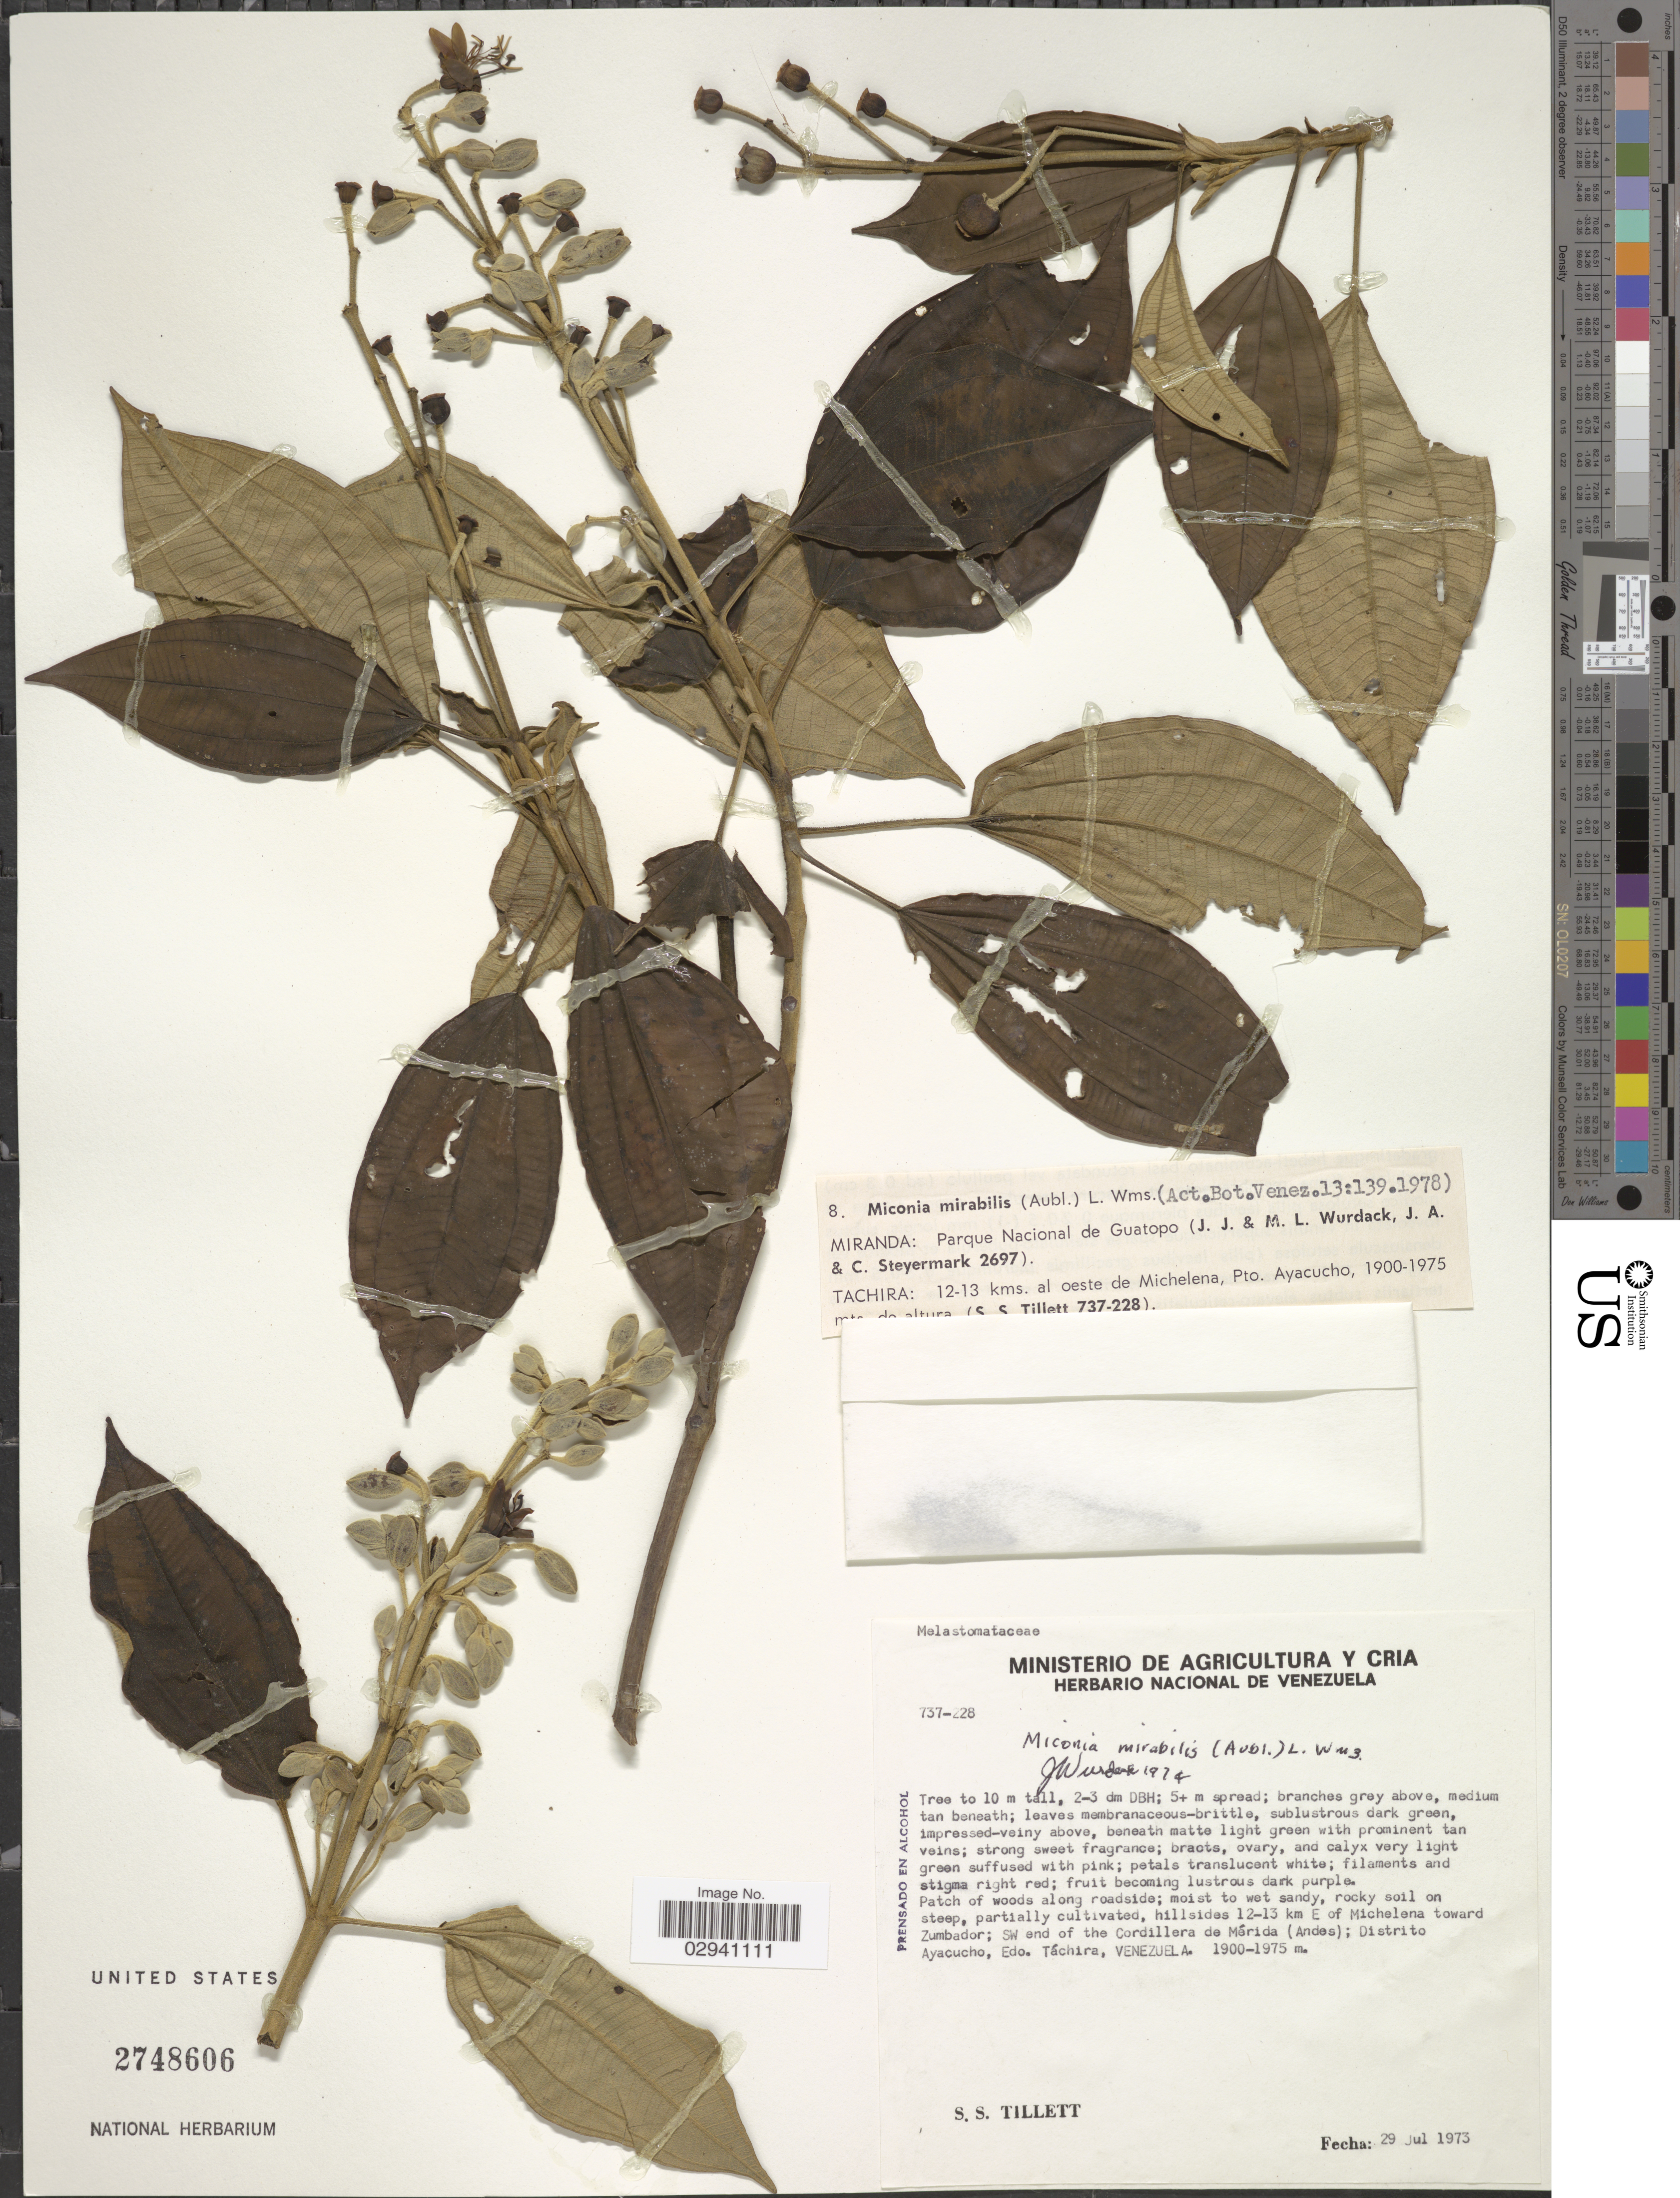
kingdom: Plantae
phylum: Tracheophyta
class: Magnoliopsida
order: Myrtales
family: Melastomataceae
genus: Miconia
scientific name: Miconia mirabilis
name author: (Aubl.) L.O. Williams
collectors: S. S. Tillett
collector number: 737-228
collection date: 1973-07-29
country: Venezuela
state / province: Tachira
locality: Hillsides 12-13 km E of Michelena toward Zumbador; SW end of the Cordillera de Mérida (Andes): Distrito Ayacucho, Edo. Táchira.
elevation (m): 1900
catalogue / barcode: US 2748606